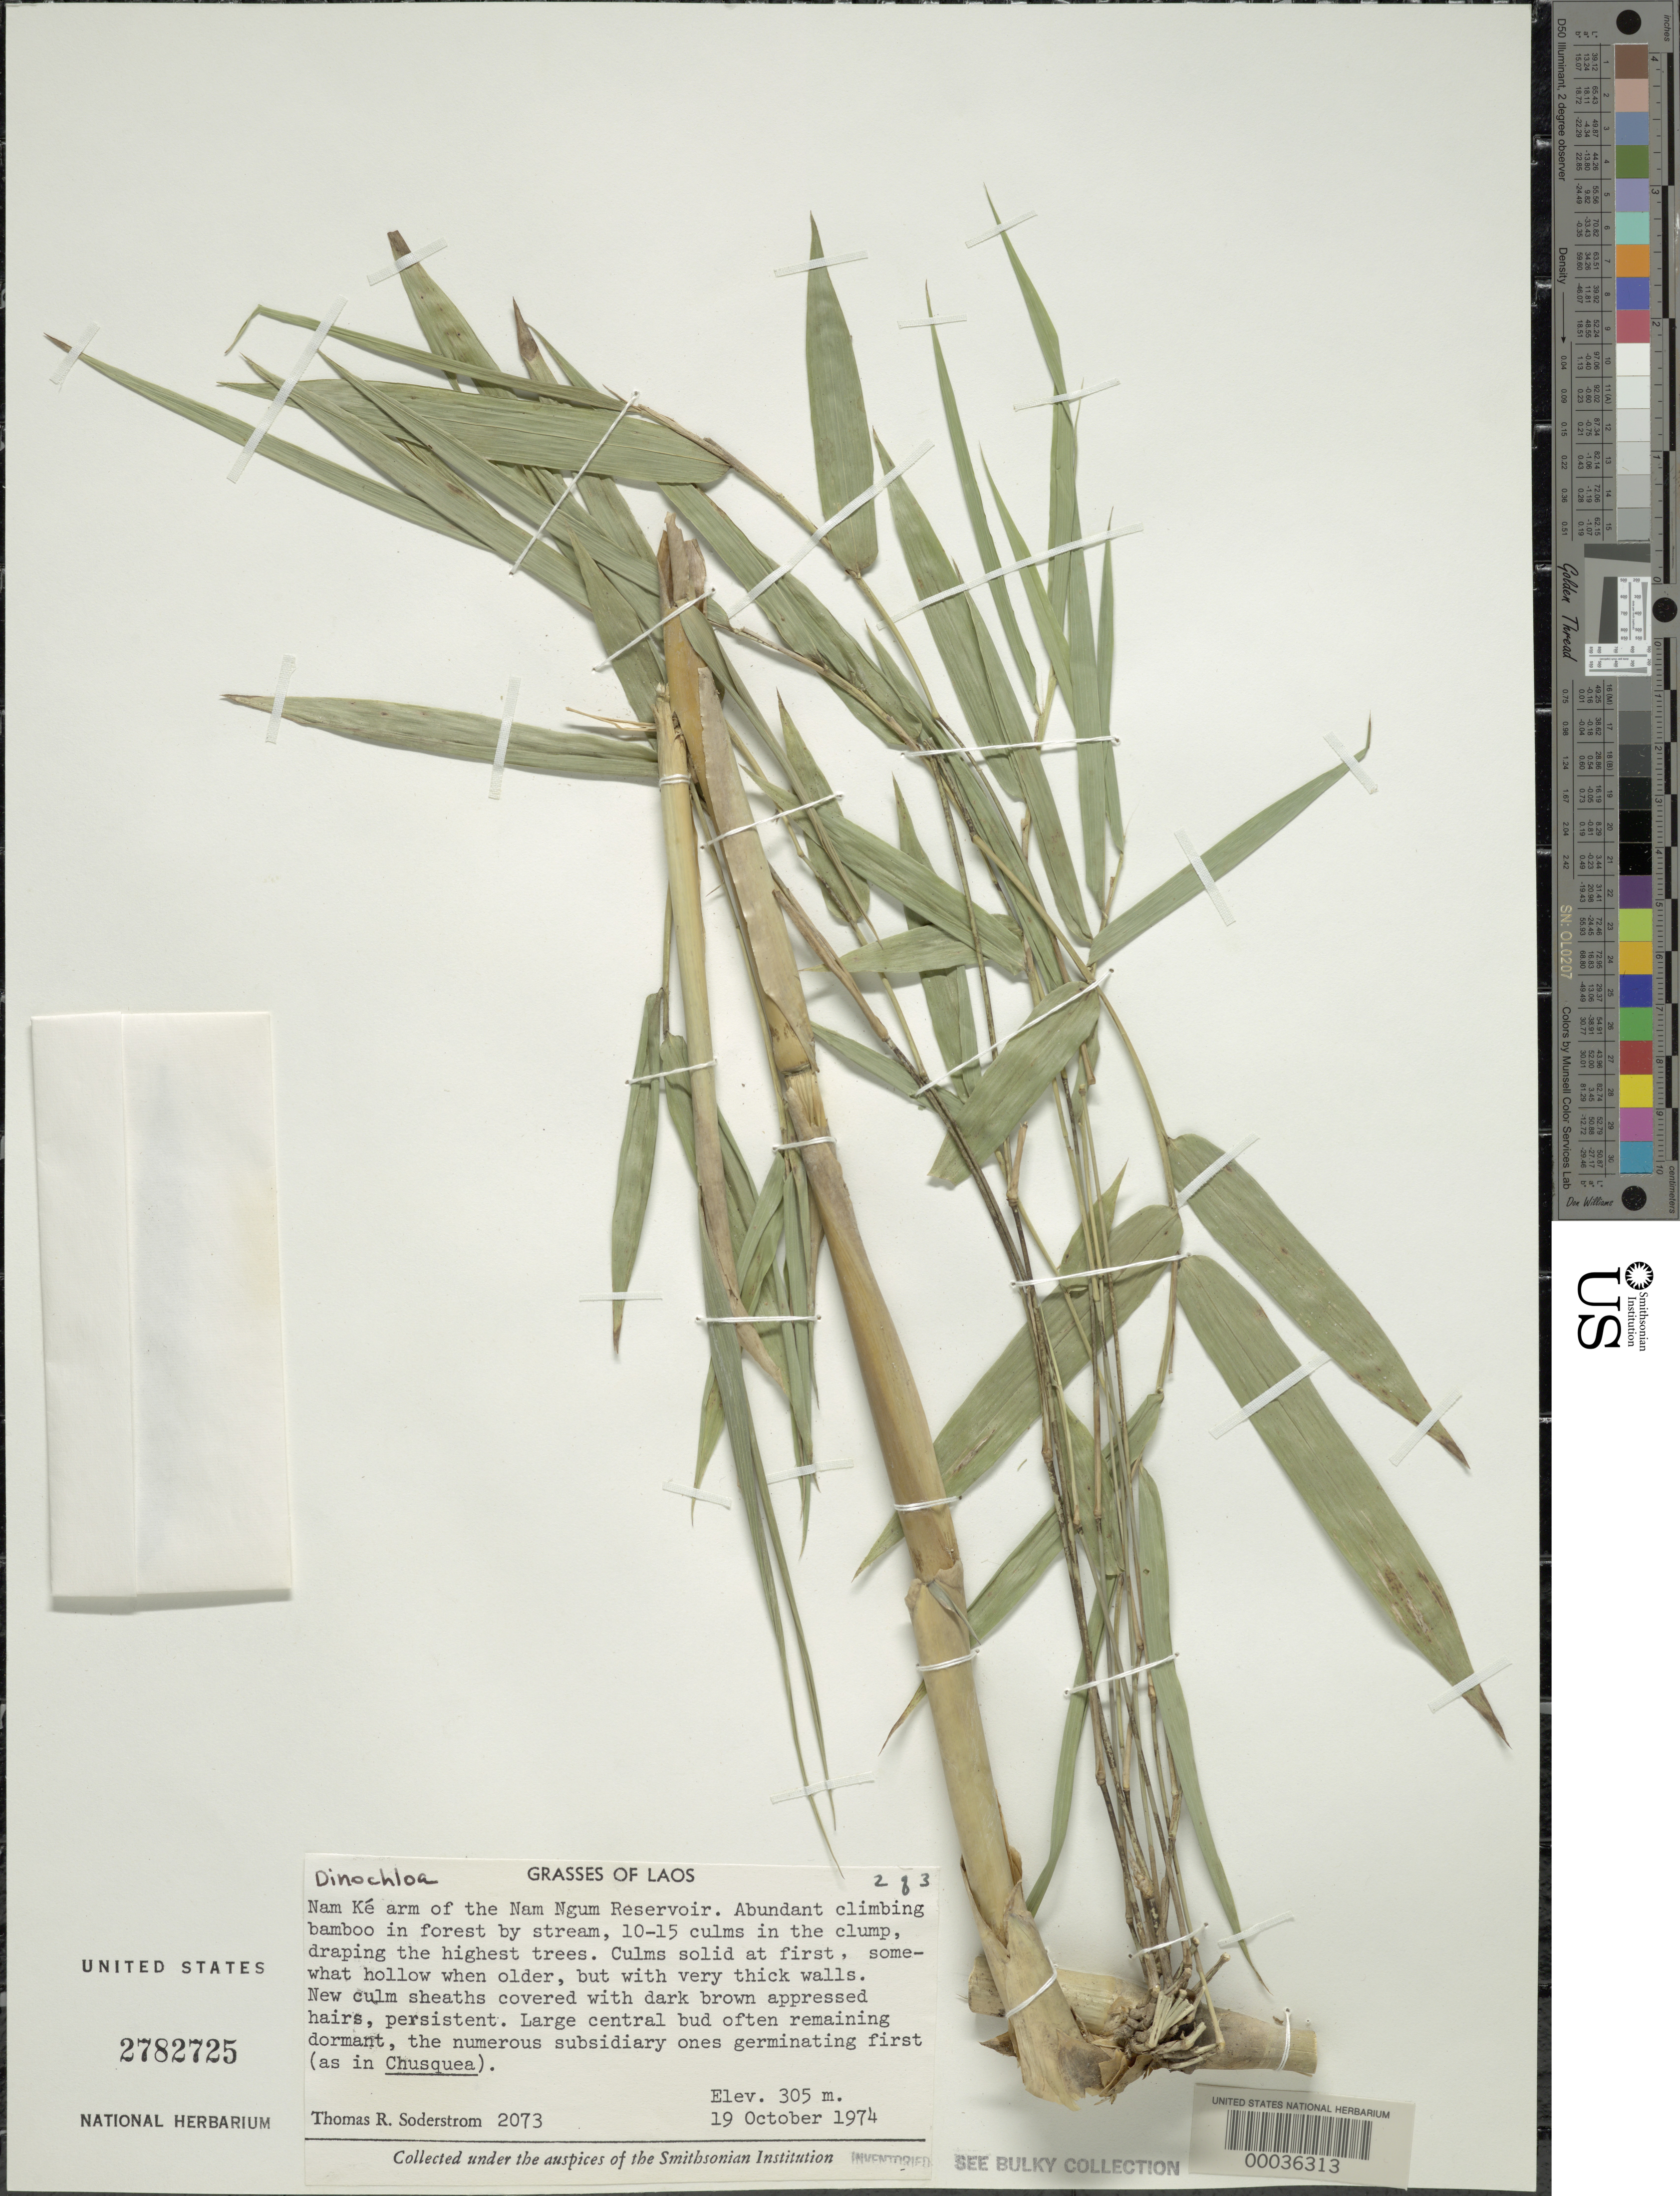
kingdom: Plantae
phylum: Tracheophyta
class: Liliopsida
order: Poales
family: Poaceae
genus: Dinochloa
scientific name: Dinochloa sp.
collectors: T. R. Soderstrom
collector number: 2073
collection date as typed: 19 Oct 1974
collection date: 1974-10-19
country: Laos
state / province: Viangchan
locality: Nam ke' arm of the Nam Ngum Reservoir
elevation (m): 305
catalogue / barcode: US 2782725